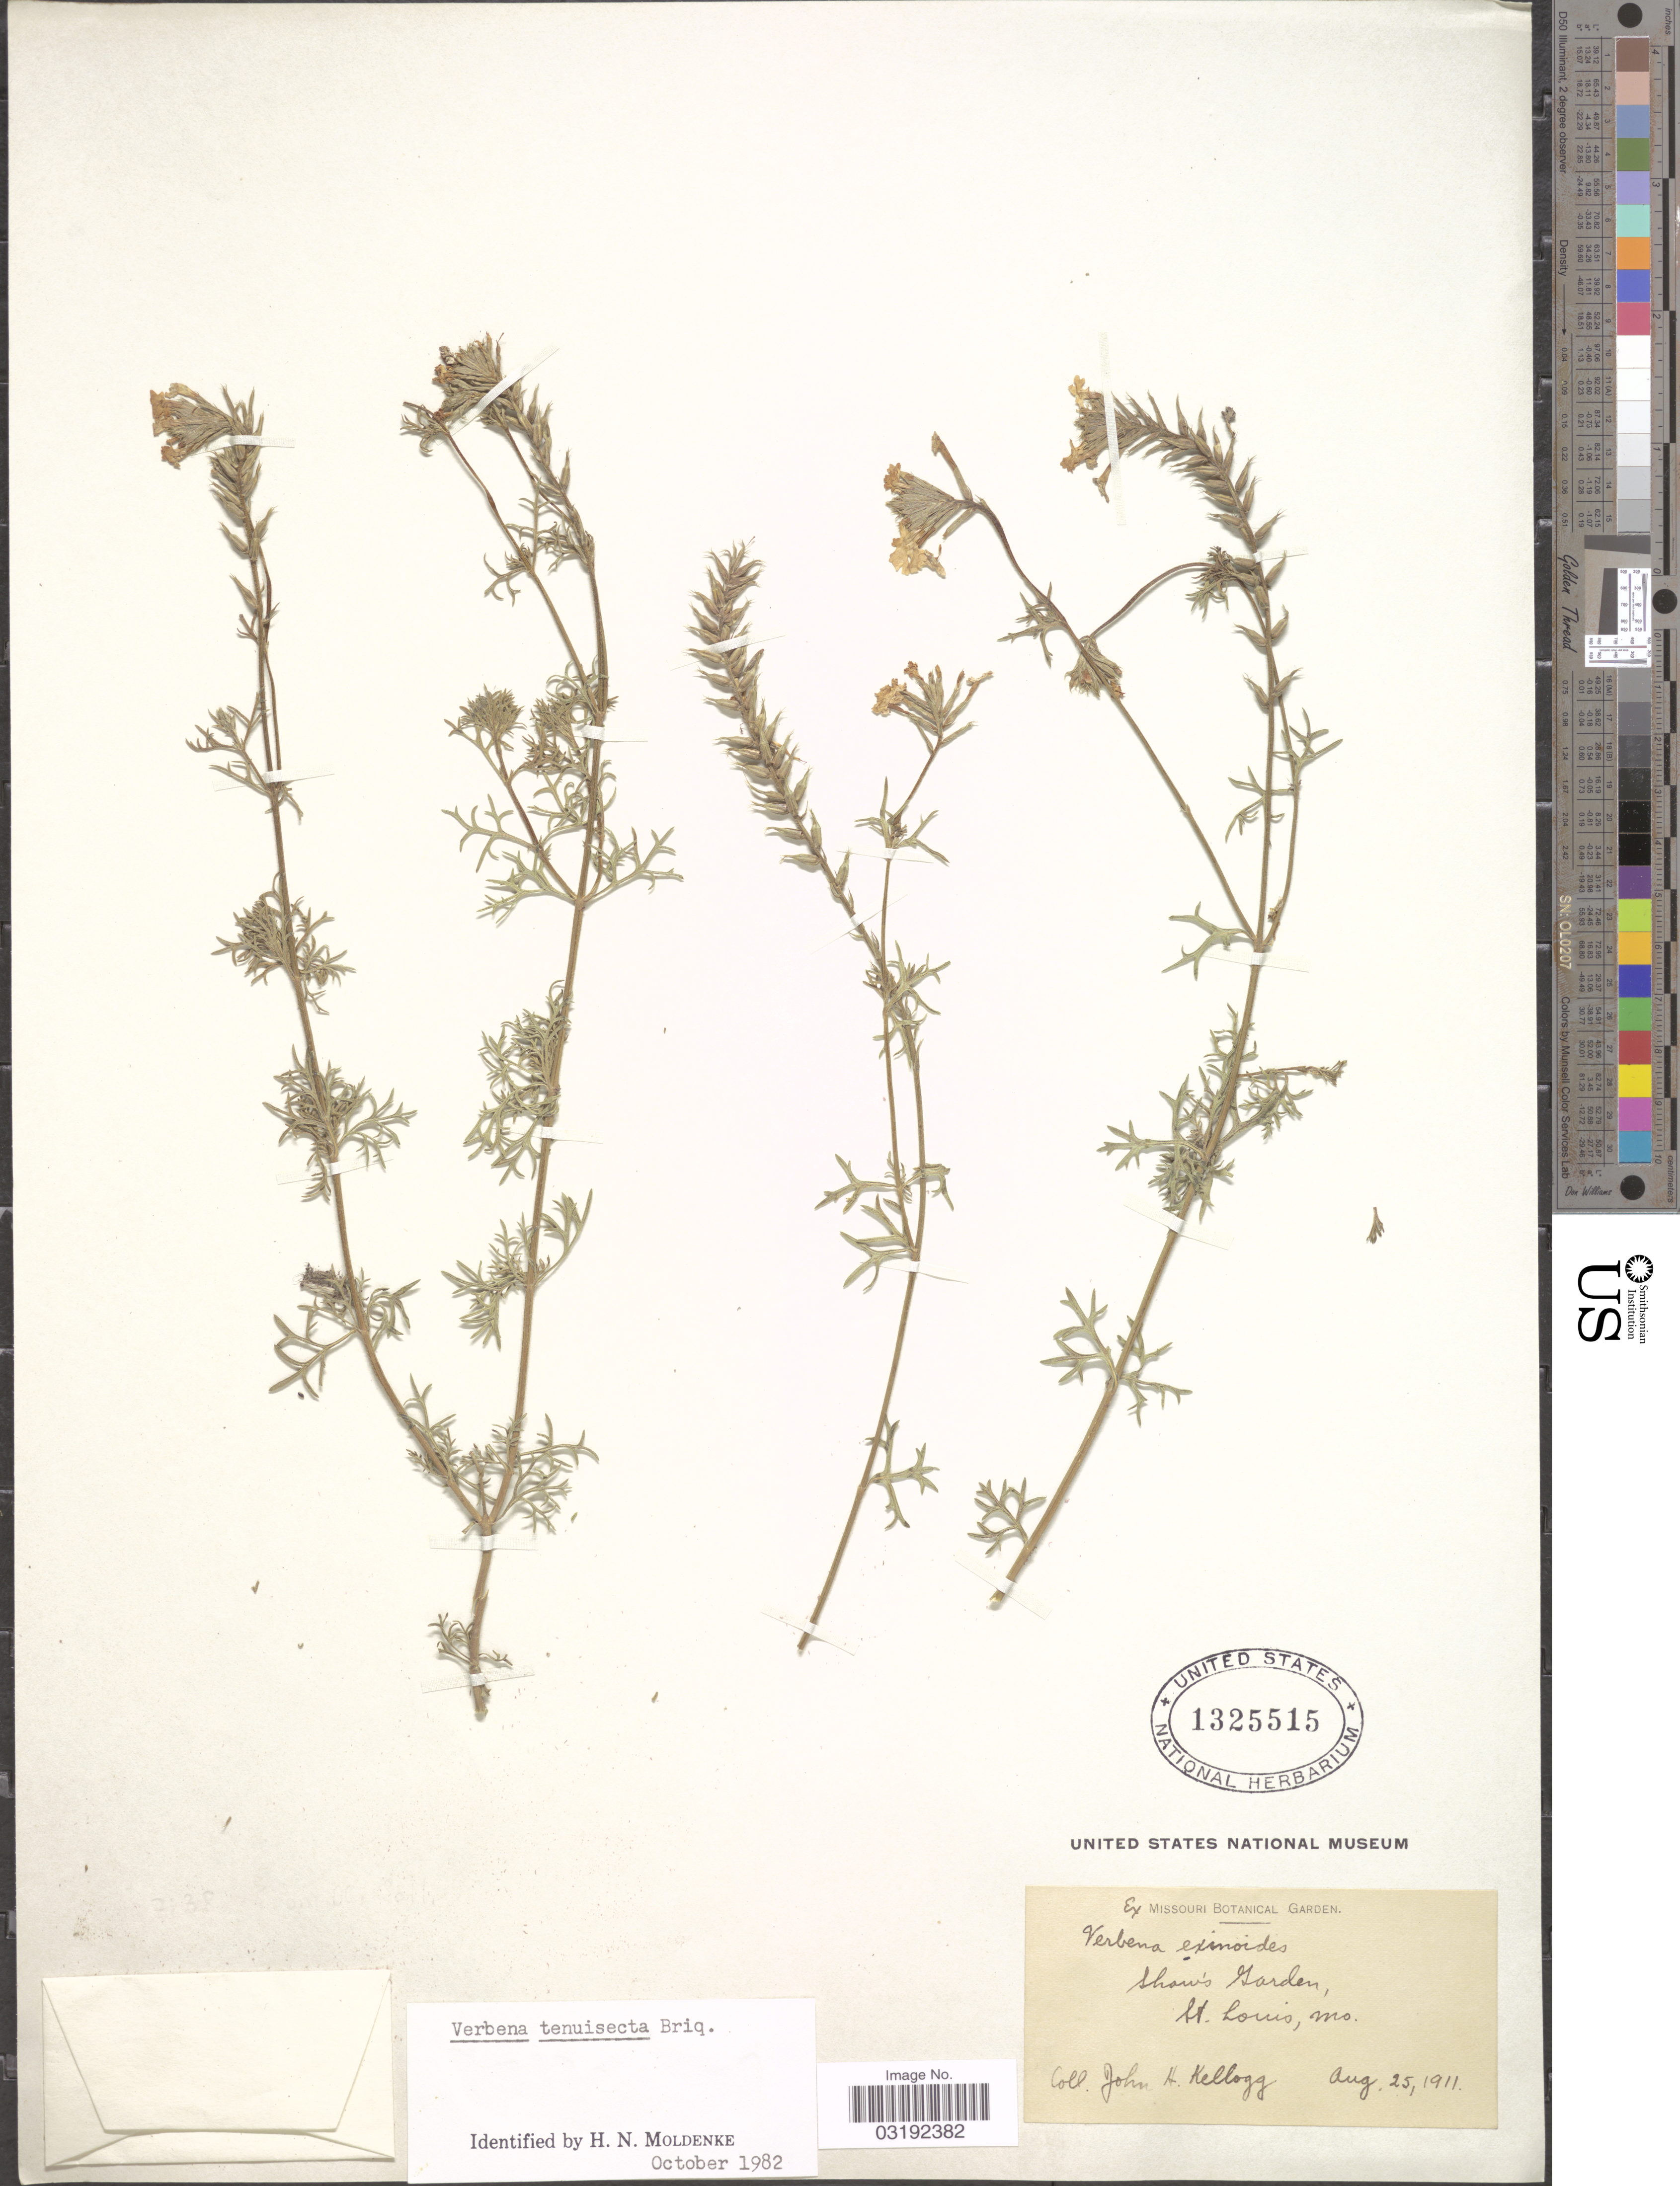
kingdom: Plantae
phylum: Tracheophyta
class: Magnoliopsida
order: Lamiales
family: Verbenaceae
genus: Verbena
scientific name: Verbena tenuisecta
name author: Briq.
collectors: J. H. Kellogg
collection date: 1911-08-25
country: United States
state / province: Missouri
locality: Shaw's Garden, St. Louis.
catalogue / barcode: US 1325515